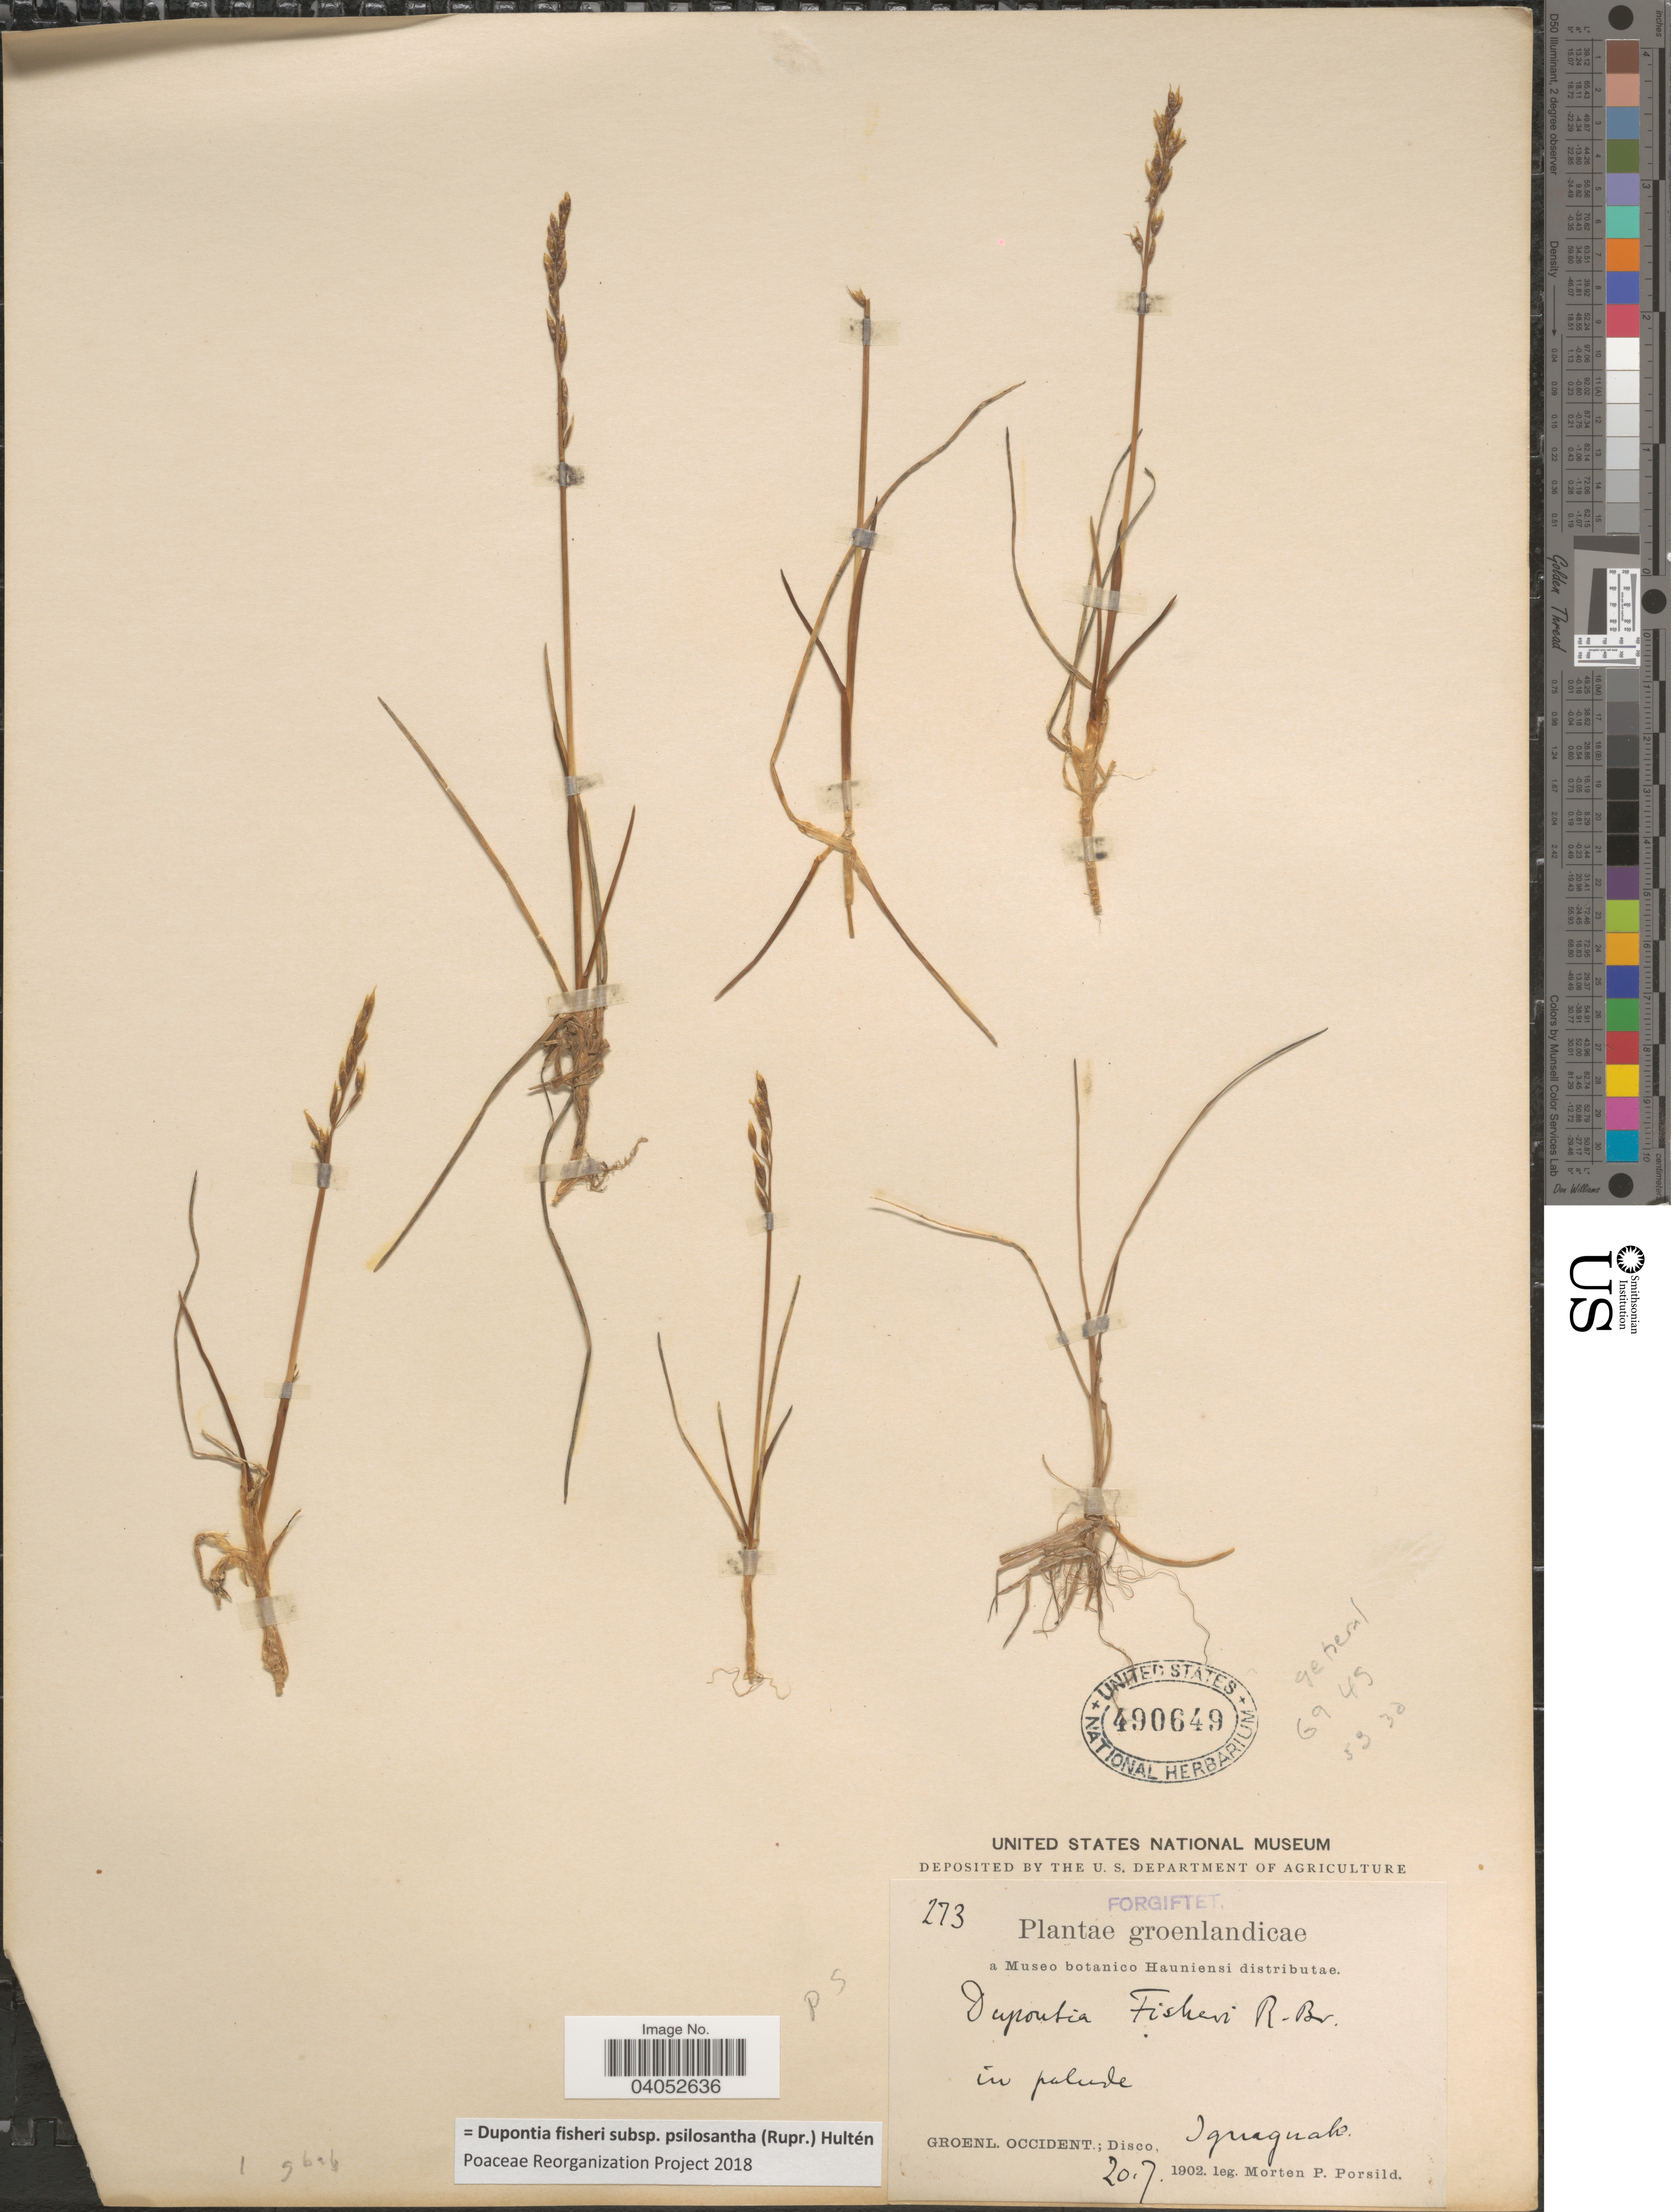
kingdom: Plantae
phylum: Tracheophyta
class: Liliopsida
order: Poales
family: Poaceae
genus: Dupontia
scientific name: Dupontia fisheri subsp. psilosantha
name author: (Rupr.) Hultén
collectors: M. P. Porsild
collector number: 273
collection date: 1902-07-20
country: Greenland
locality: Groenlandicae. In palude. Groenl. Occident.; Disco. Igruguak [interpreted].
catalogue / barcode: US 490649